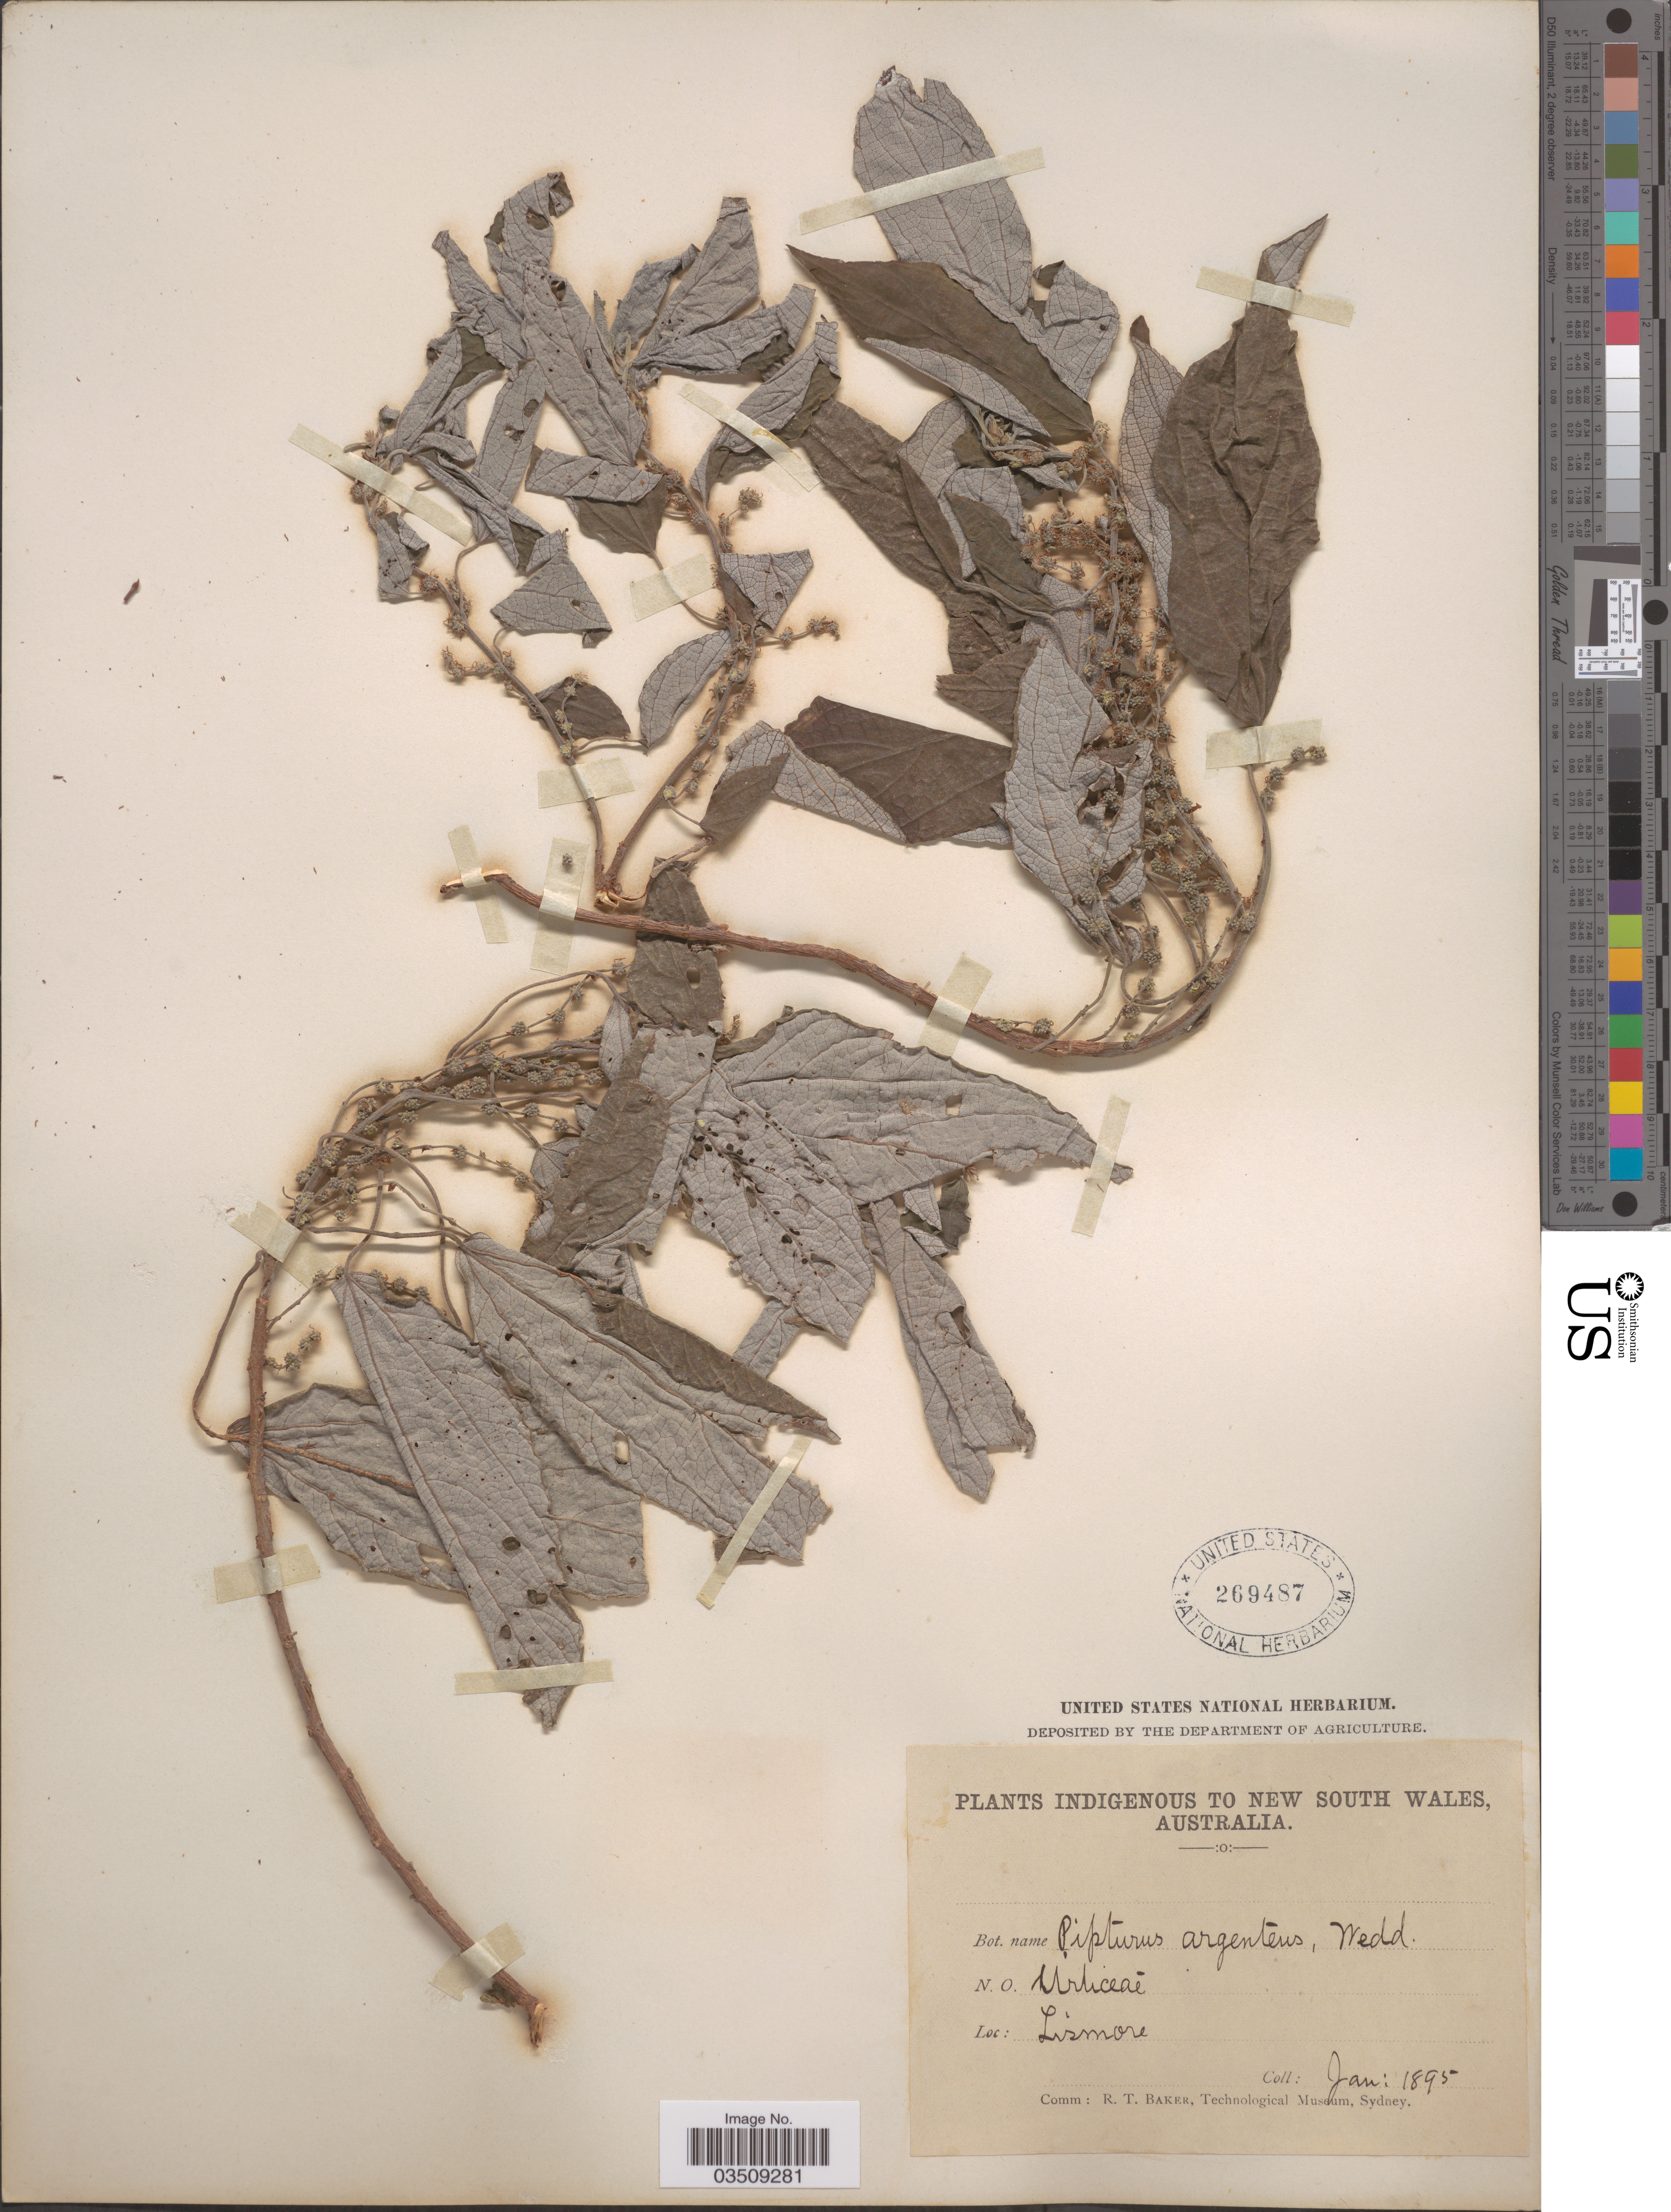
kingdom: Plantae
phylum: Tracheophyta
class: Magnoliopsida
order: Rosales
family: Urticaceae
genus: Pipturus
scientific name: Pipturus argenteus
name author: (G. Forst.) Wedd.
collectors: R. T. Baker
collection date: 1895-01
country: Australia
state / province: New South Wales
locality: Lismore.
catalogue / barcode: US 269487